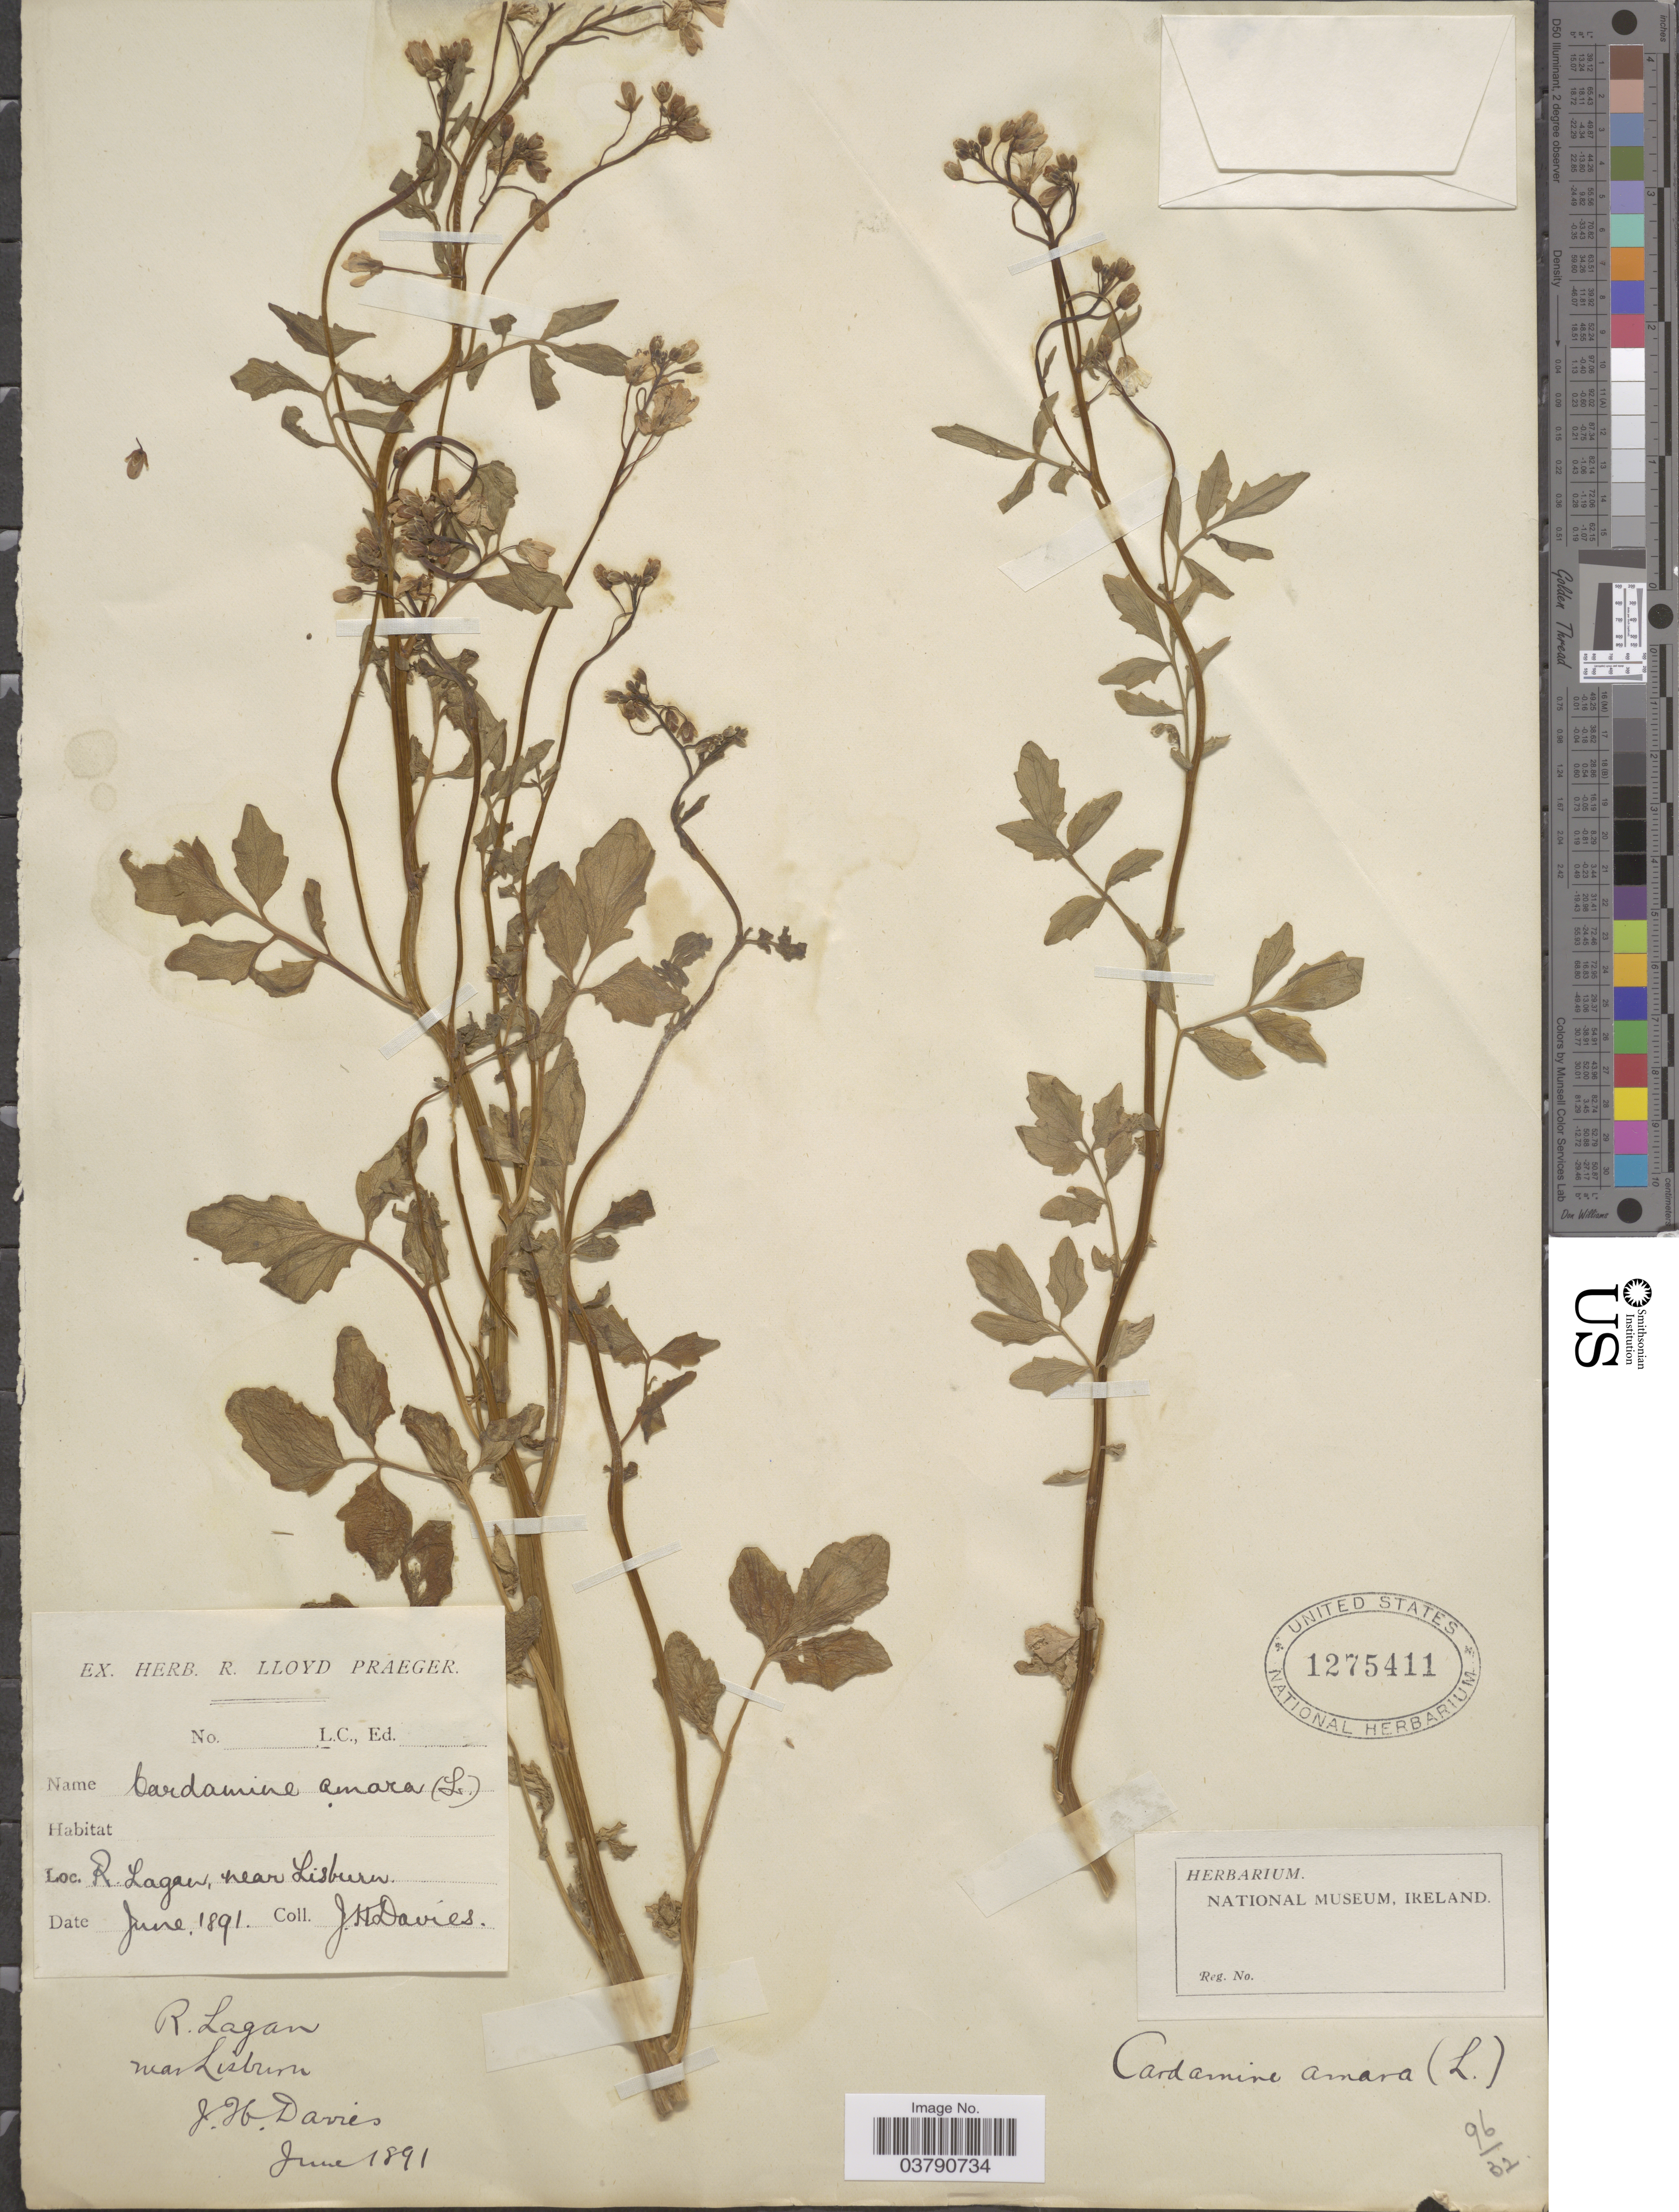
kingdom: Plantae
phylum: Tracheophyta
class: Magnoliopsida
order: Brassicales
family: Brassicaceae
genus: Cardamine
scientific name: Cardamine amara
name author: L.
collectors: J. Davies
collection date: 1891-06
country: Ireland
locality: R. Lagan, near Lisburn.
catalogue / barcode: US 1275411